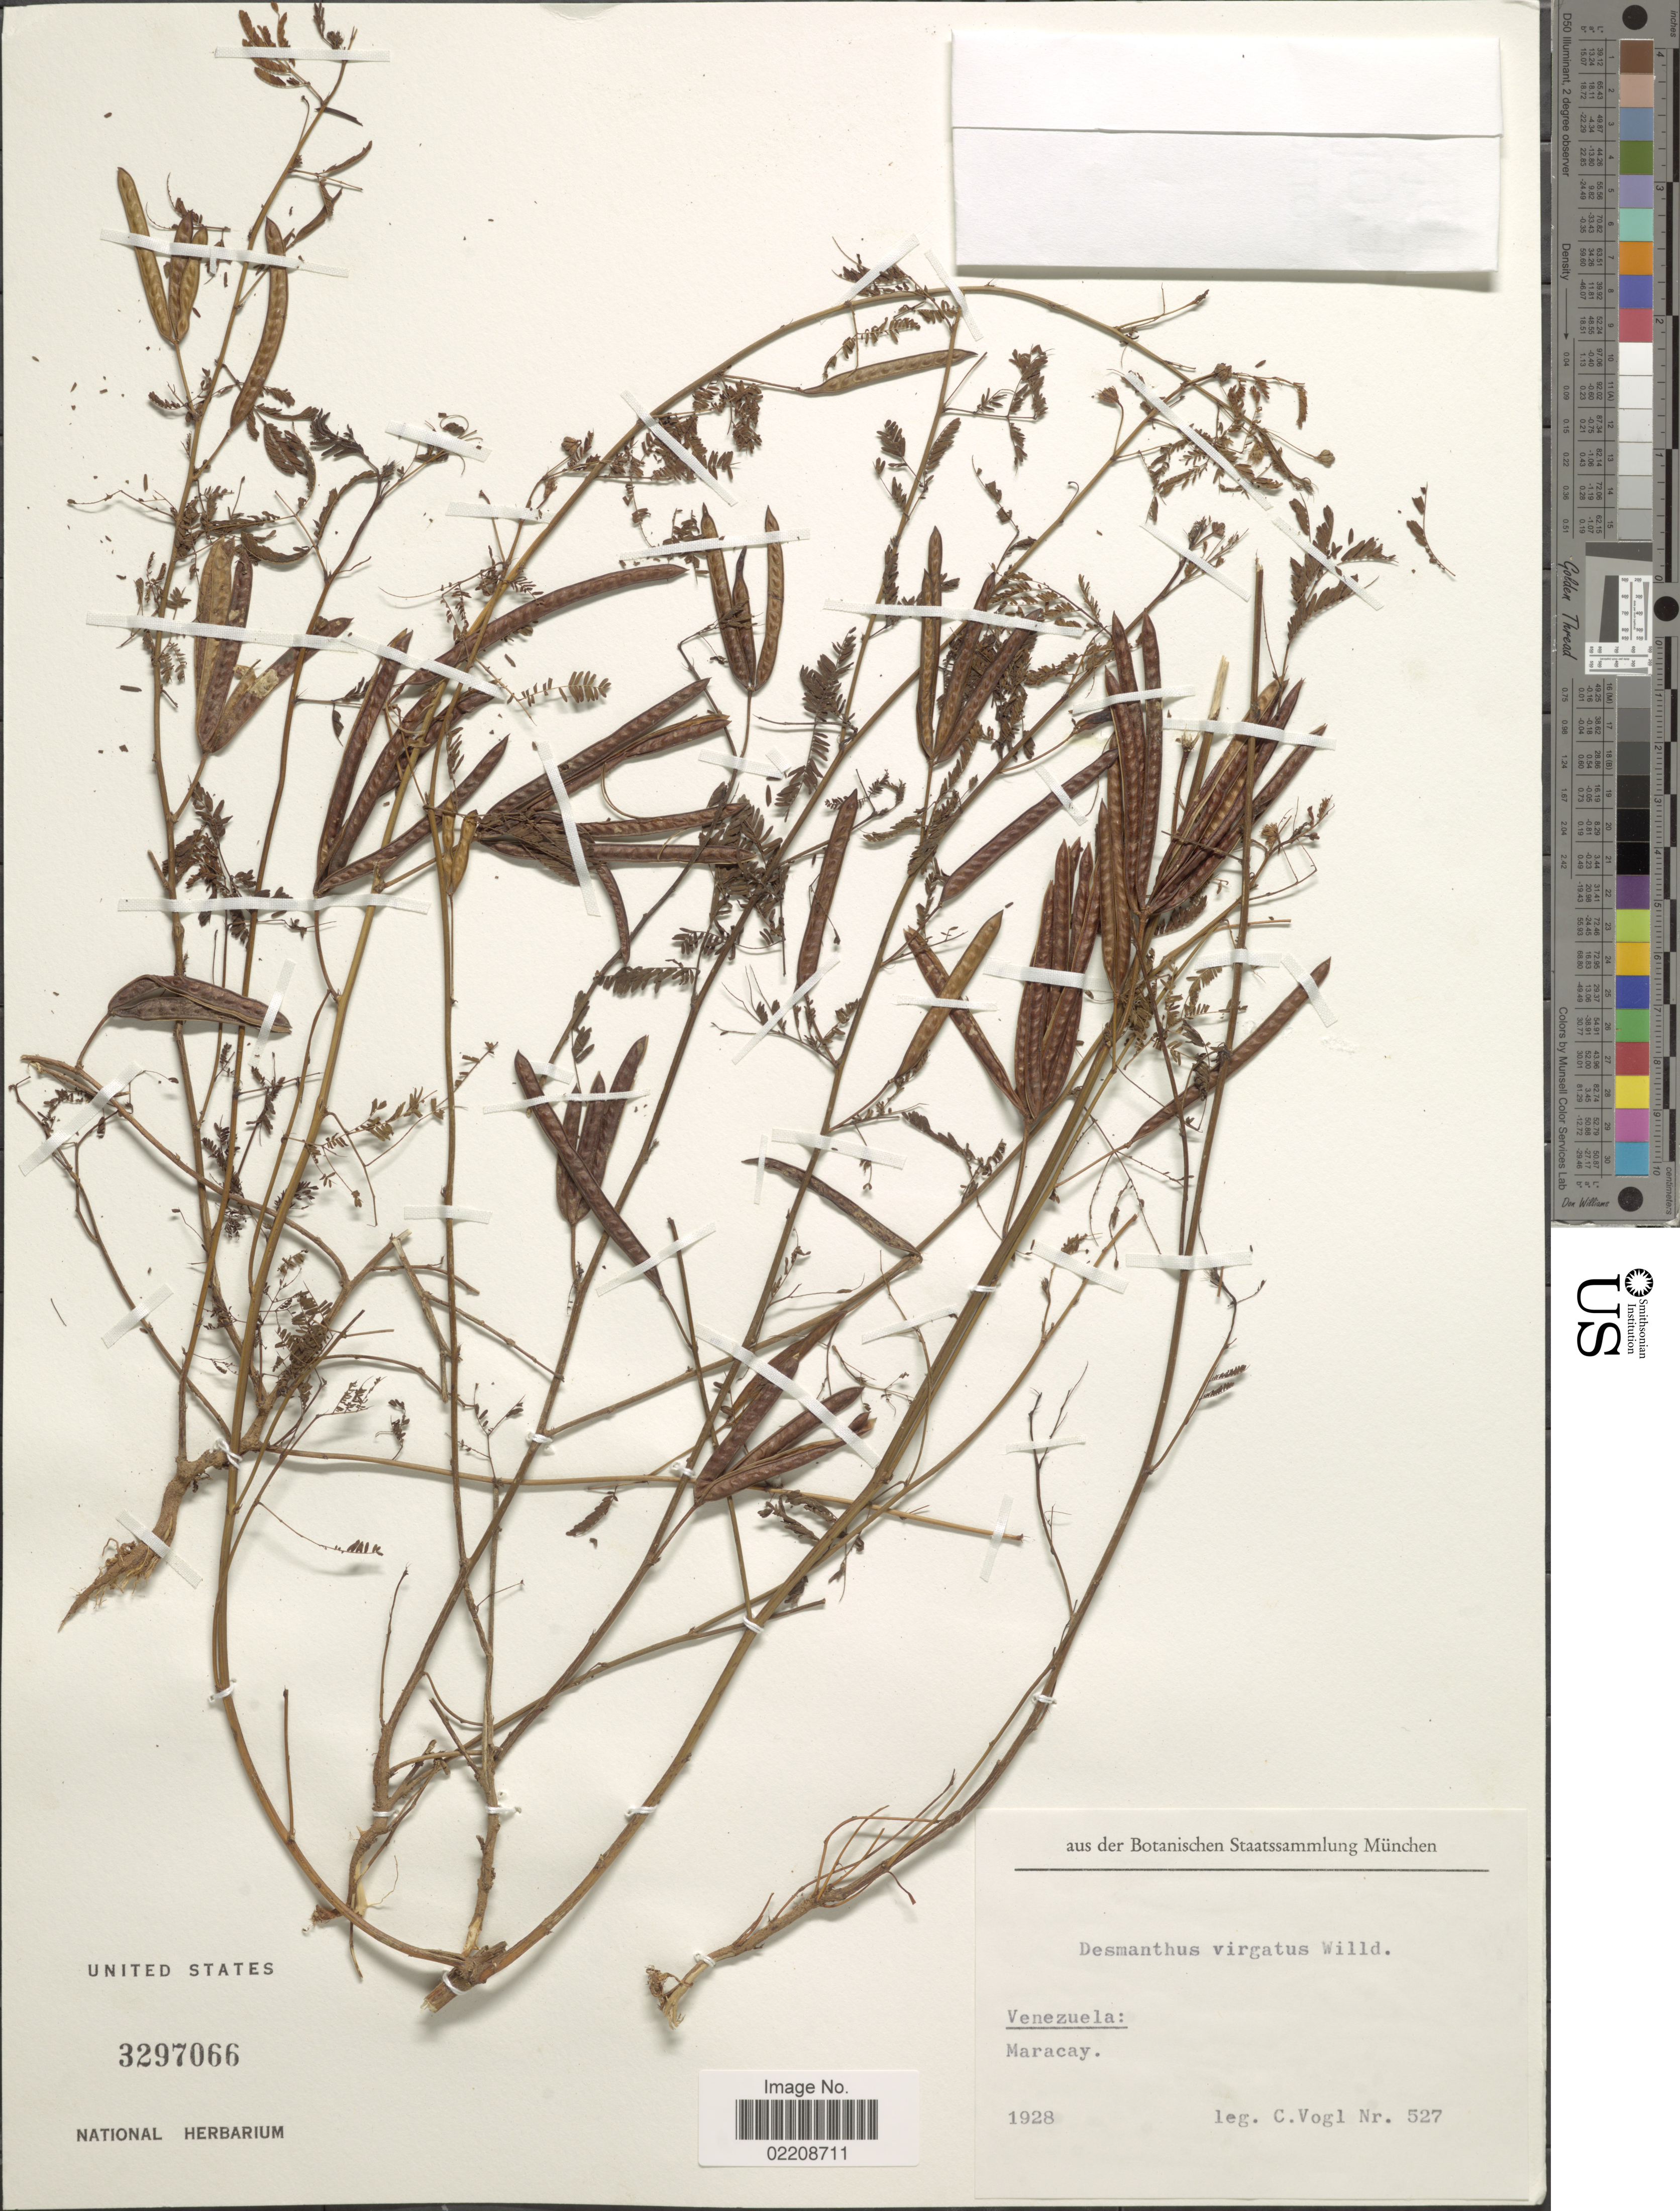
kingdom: Plantae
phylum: Tracheophyta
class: Magnoliopsida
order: Fabales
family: Fabaceae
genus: Desmanthus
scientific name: Desmanthus virgatus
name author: (L.) Willd.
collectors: C. Vogl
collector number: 527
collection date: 1928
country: Venezuela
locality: Maracay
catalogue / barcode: US 3297066